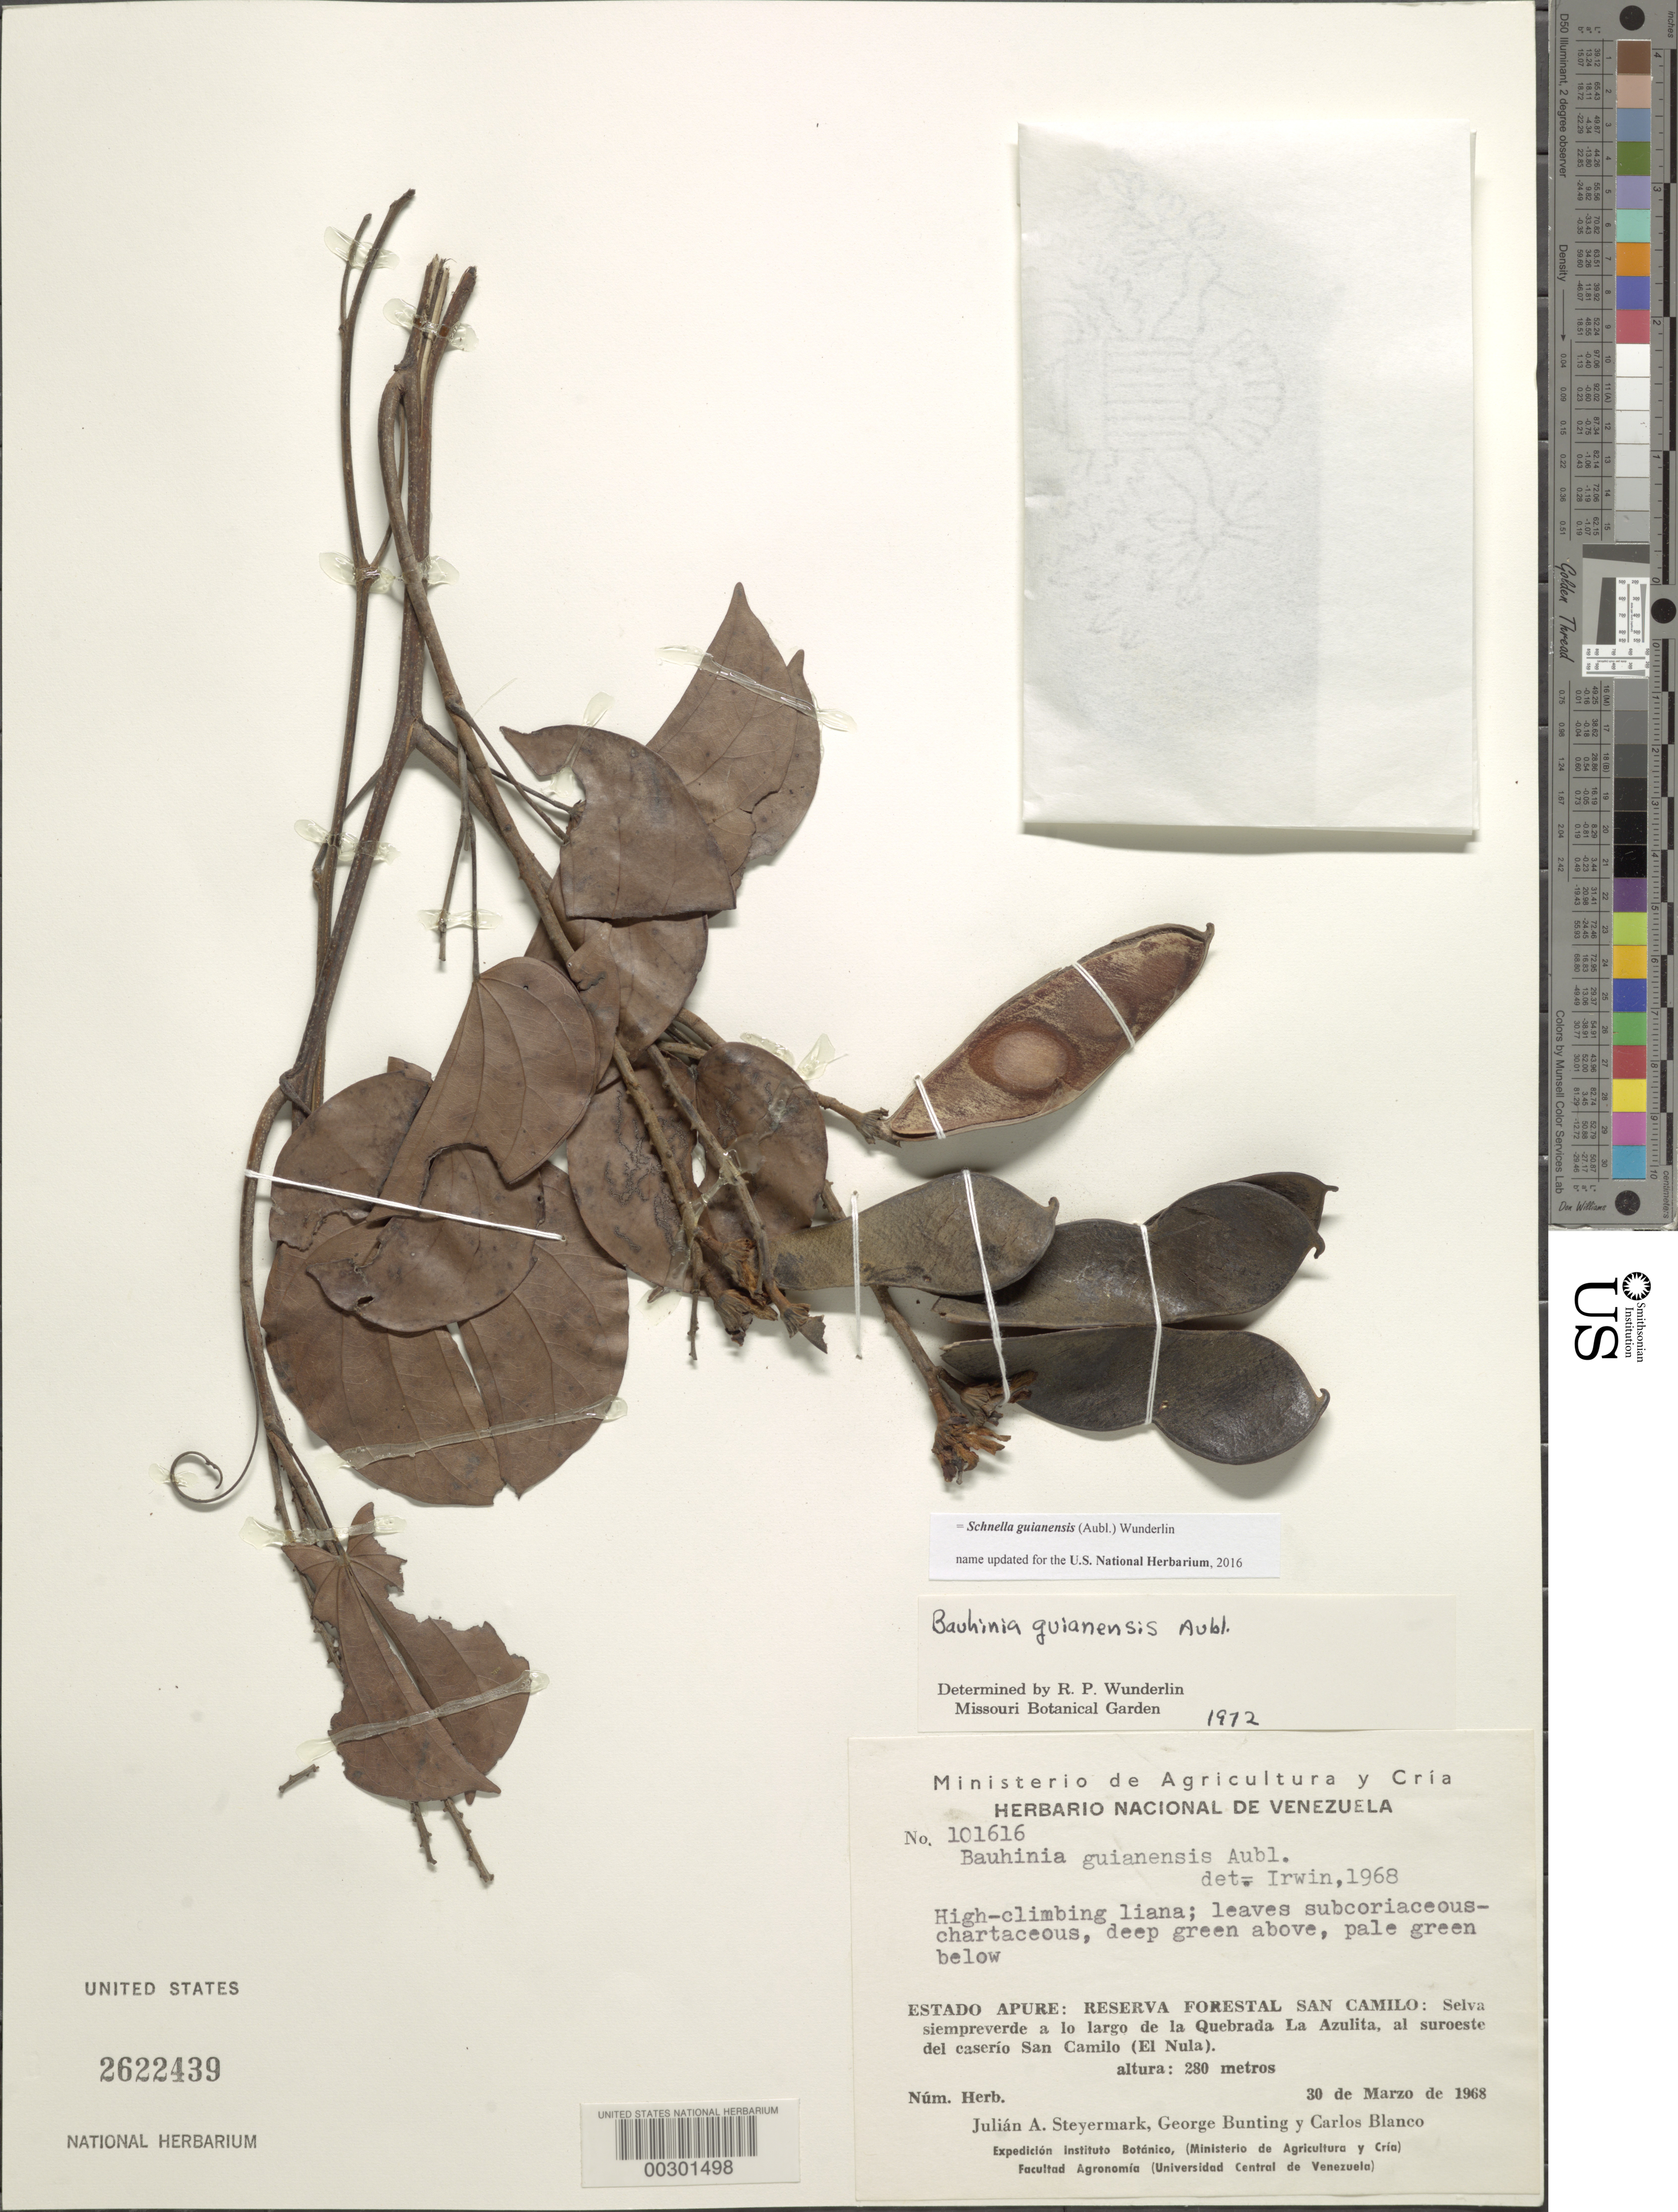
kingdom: Plantae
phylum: Tracheophyta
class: Magnoliopsida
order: Fabales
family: Fabaceae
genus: Schnella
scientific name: Schnella guianensis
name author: (Aubl.) Wunderlin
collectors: J. Steyermark, G. S. Bunting & C. A. Blanco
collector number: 101616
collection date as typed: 30 Mar 1968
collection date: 1968-03-30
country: Venezuela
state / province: Apure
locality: Reserva forestal san camilo, along the quebrada la azulita, se of the hamlet of san camilo (el nula)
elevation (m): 280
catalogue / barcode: US 2622439